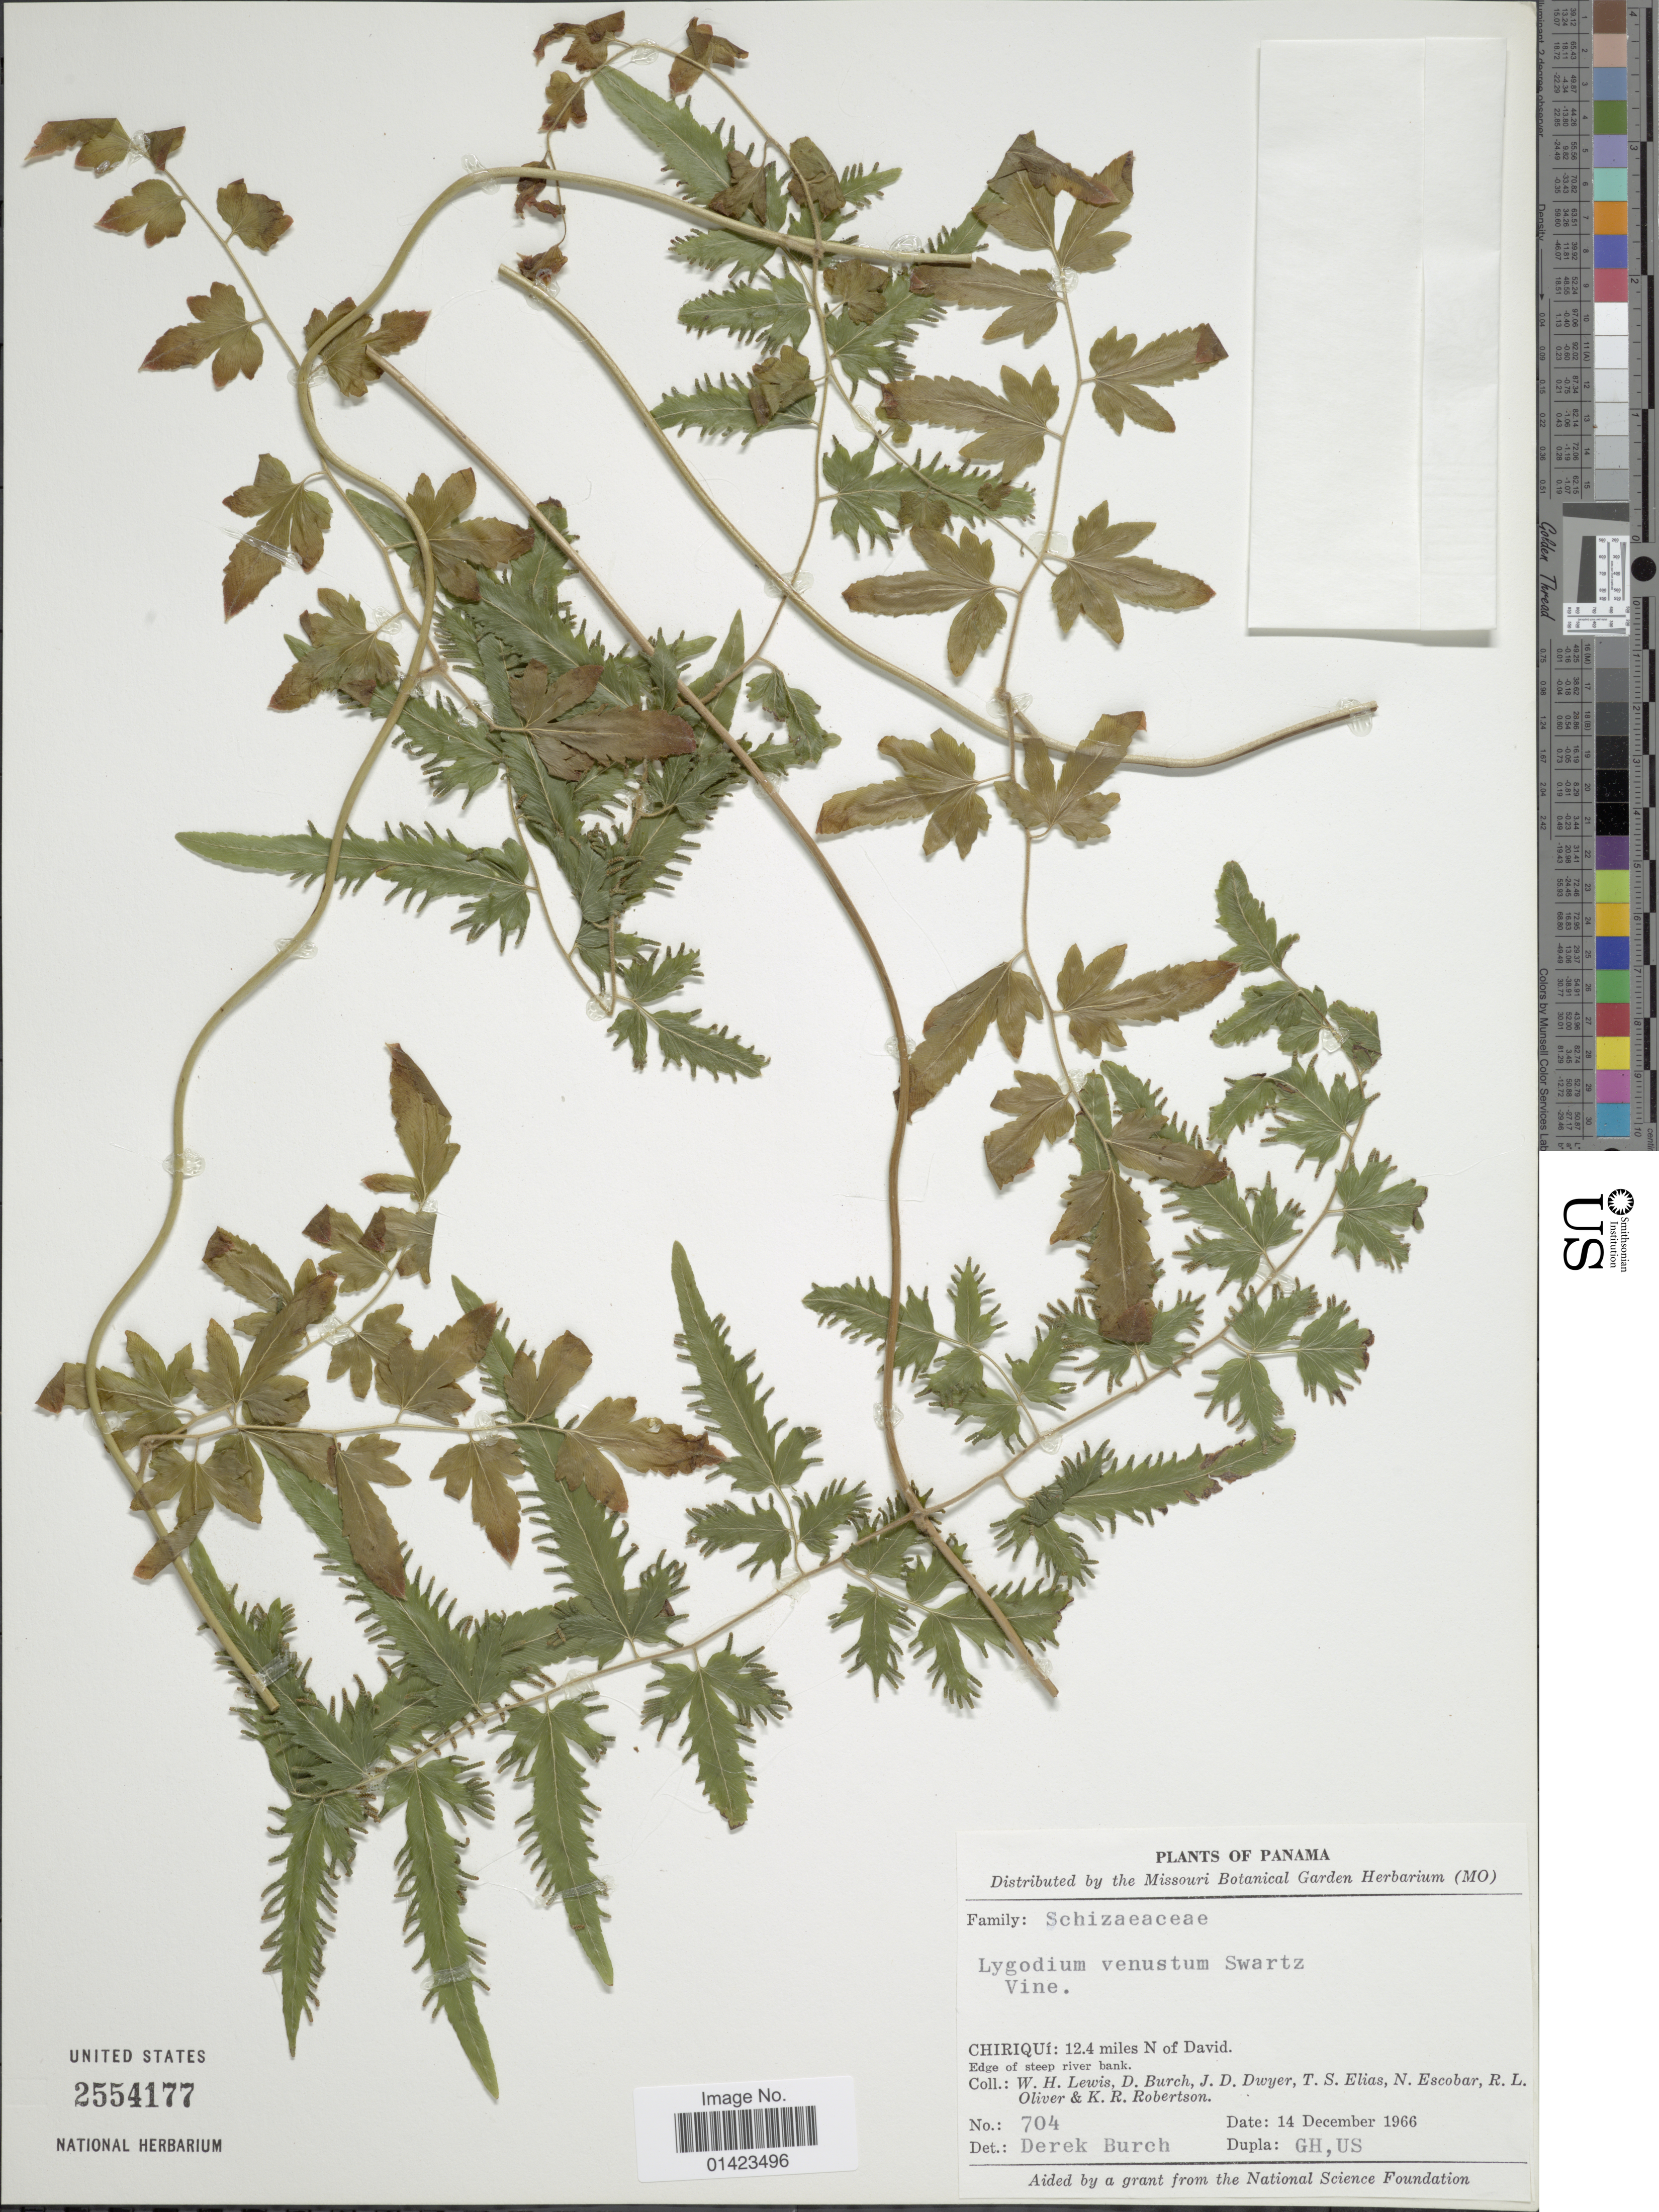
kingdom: Plantae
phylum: Tracheophyta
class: Polypodiopsida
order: Schizaeales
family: Lygodiaceae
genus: Lygodium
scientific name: Lygodium venustum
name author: Sw.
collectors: W. H. Lewis, D. Burch, J. D. Dwyer, T. S. Elias & et al.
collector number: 704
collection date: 1966-12-14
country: Panama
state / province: Chiriqui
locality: Chiriqui: 12.4 miles N of David, edge of steep river bank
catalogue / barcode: US 2554177